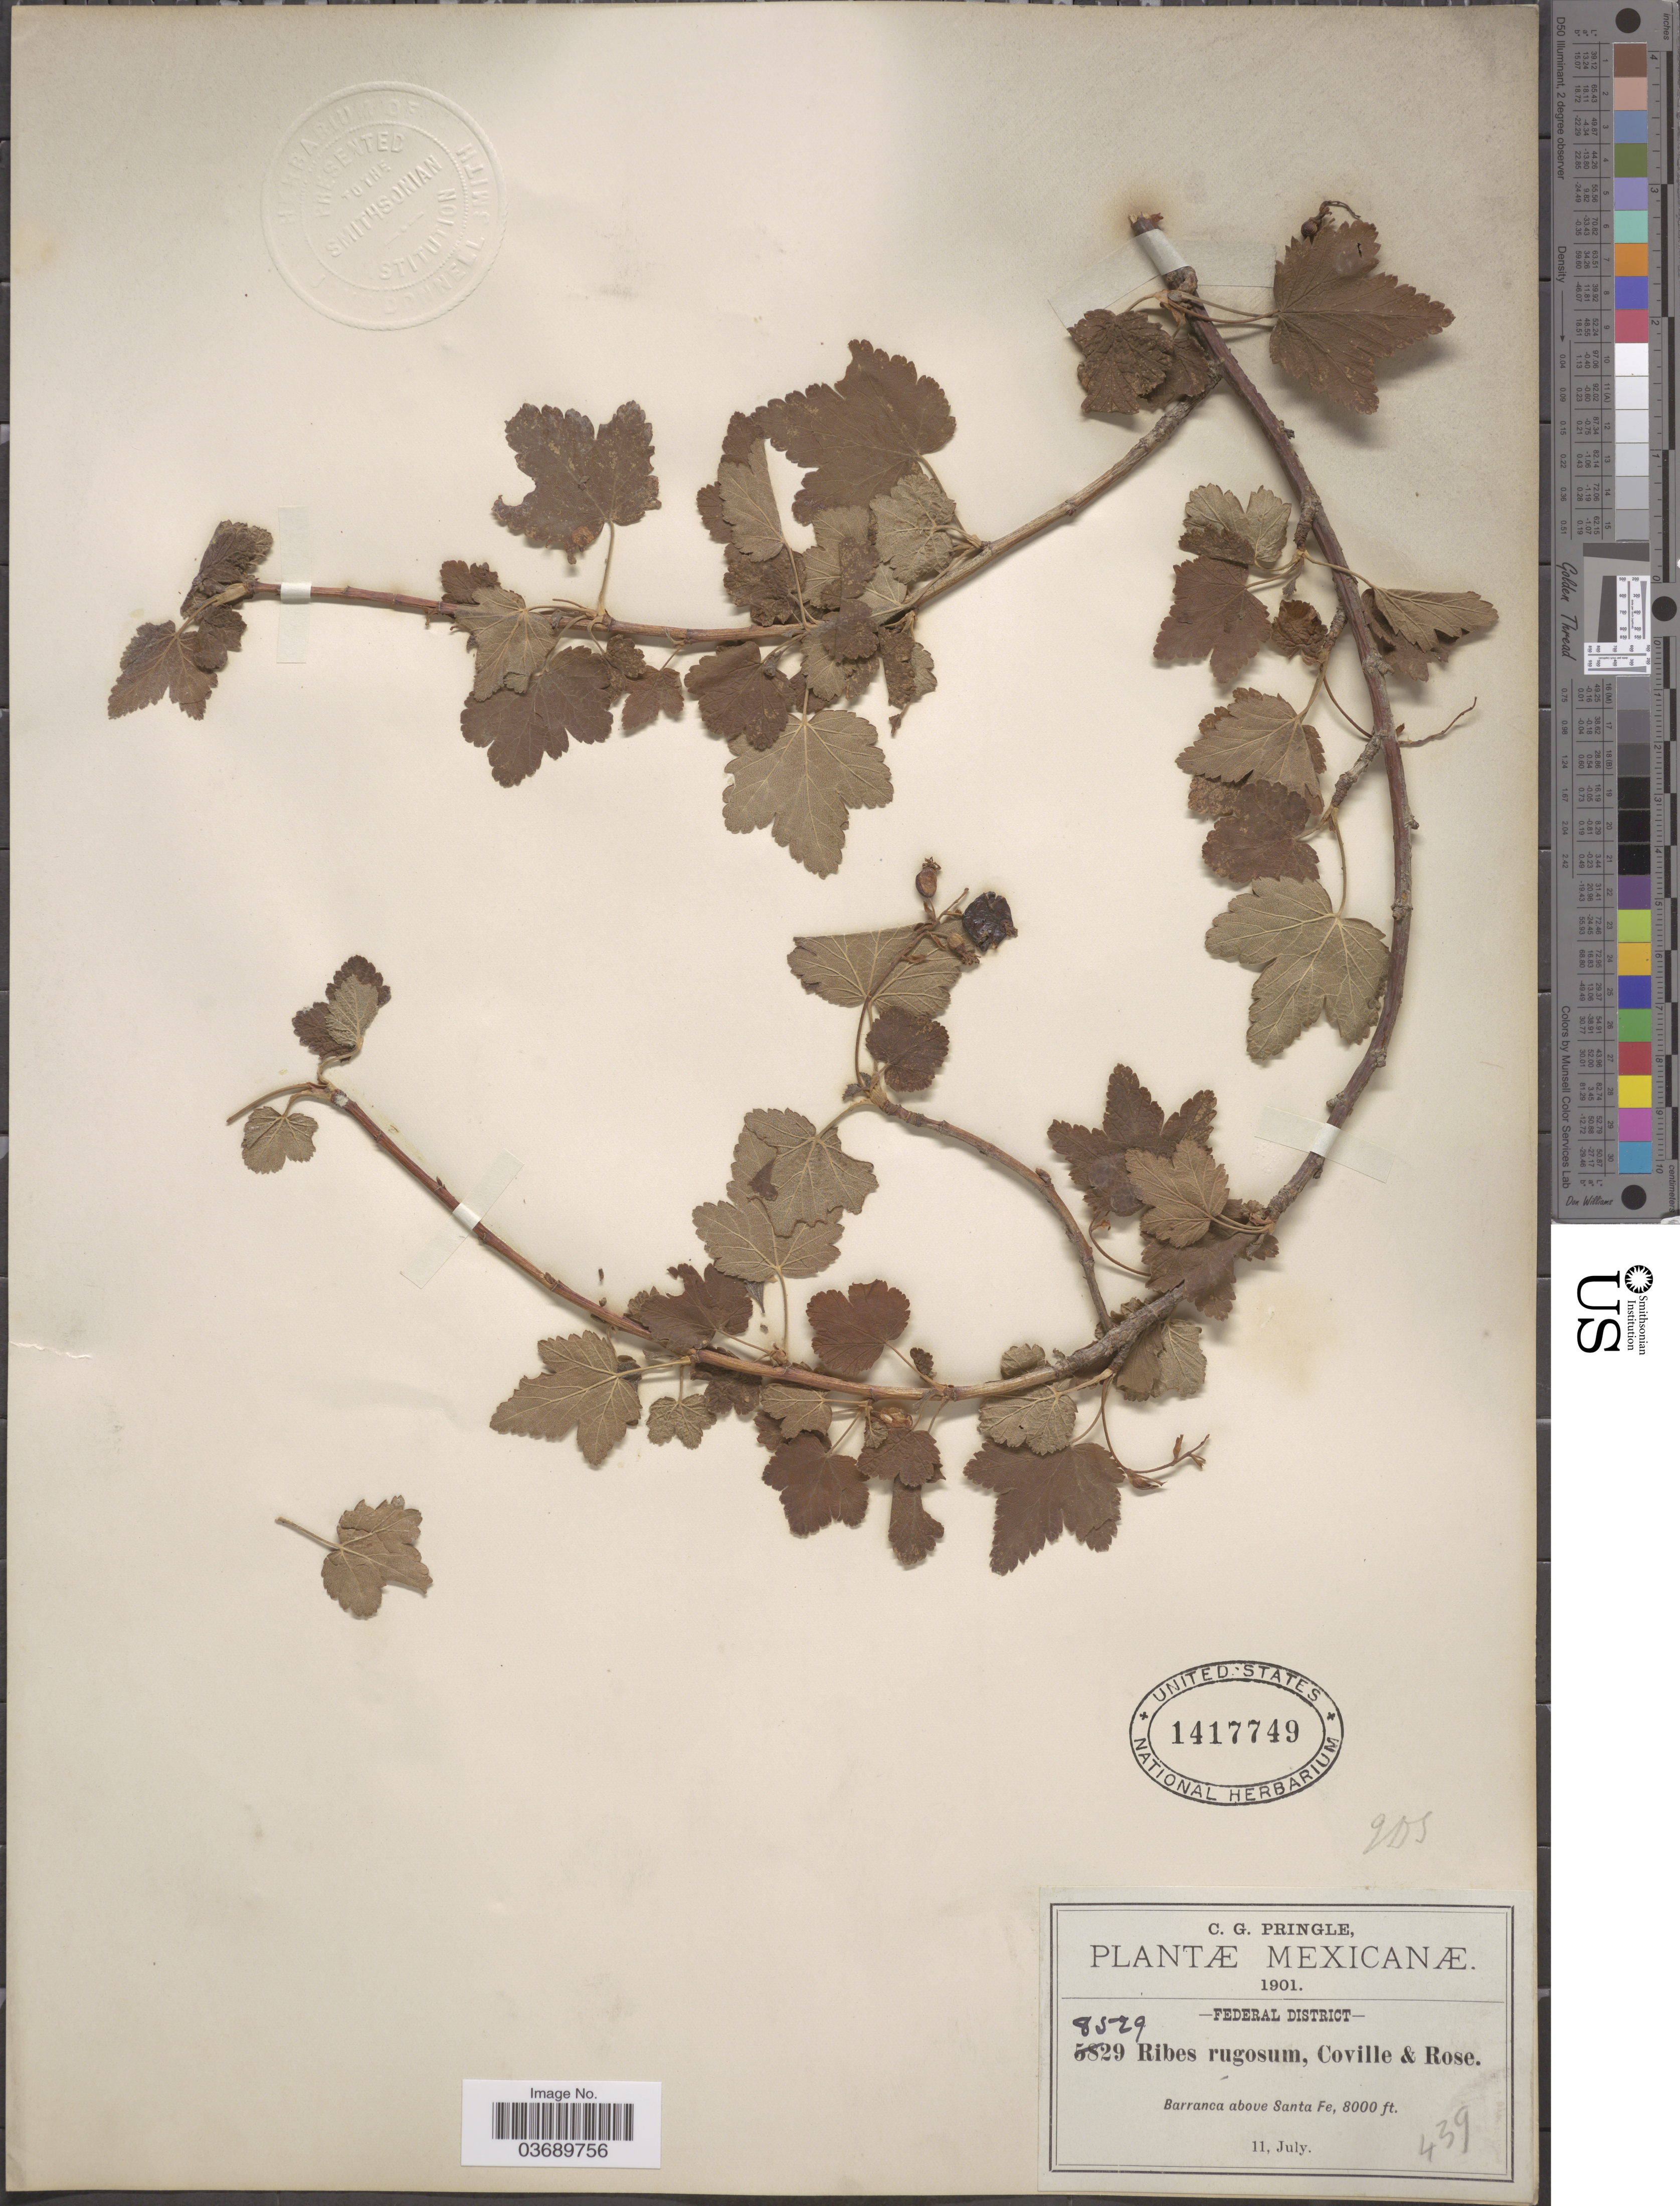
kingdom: Plantae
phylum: Tracheophyta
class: Magnoliopsida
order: Saxifragales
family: Grossulariaceae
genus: Ribes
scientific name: Ribes rugosum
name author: Coville & Rose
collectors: C. G. Pringle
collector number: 8529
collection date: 1901-07-11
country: Mexico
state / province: Distrito Federal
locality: Barranca above Santa Fe. Federal District.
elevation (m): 2438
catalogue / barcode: US 1417749